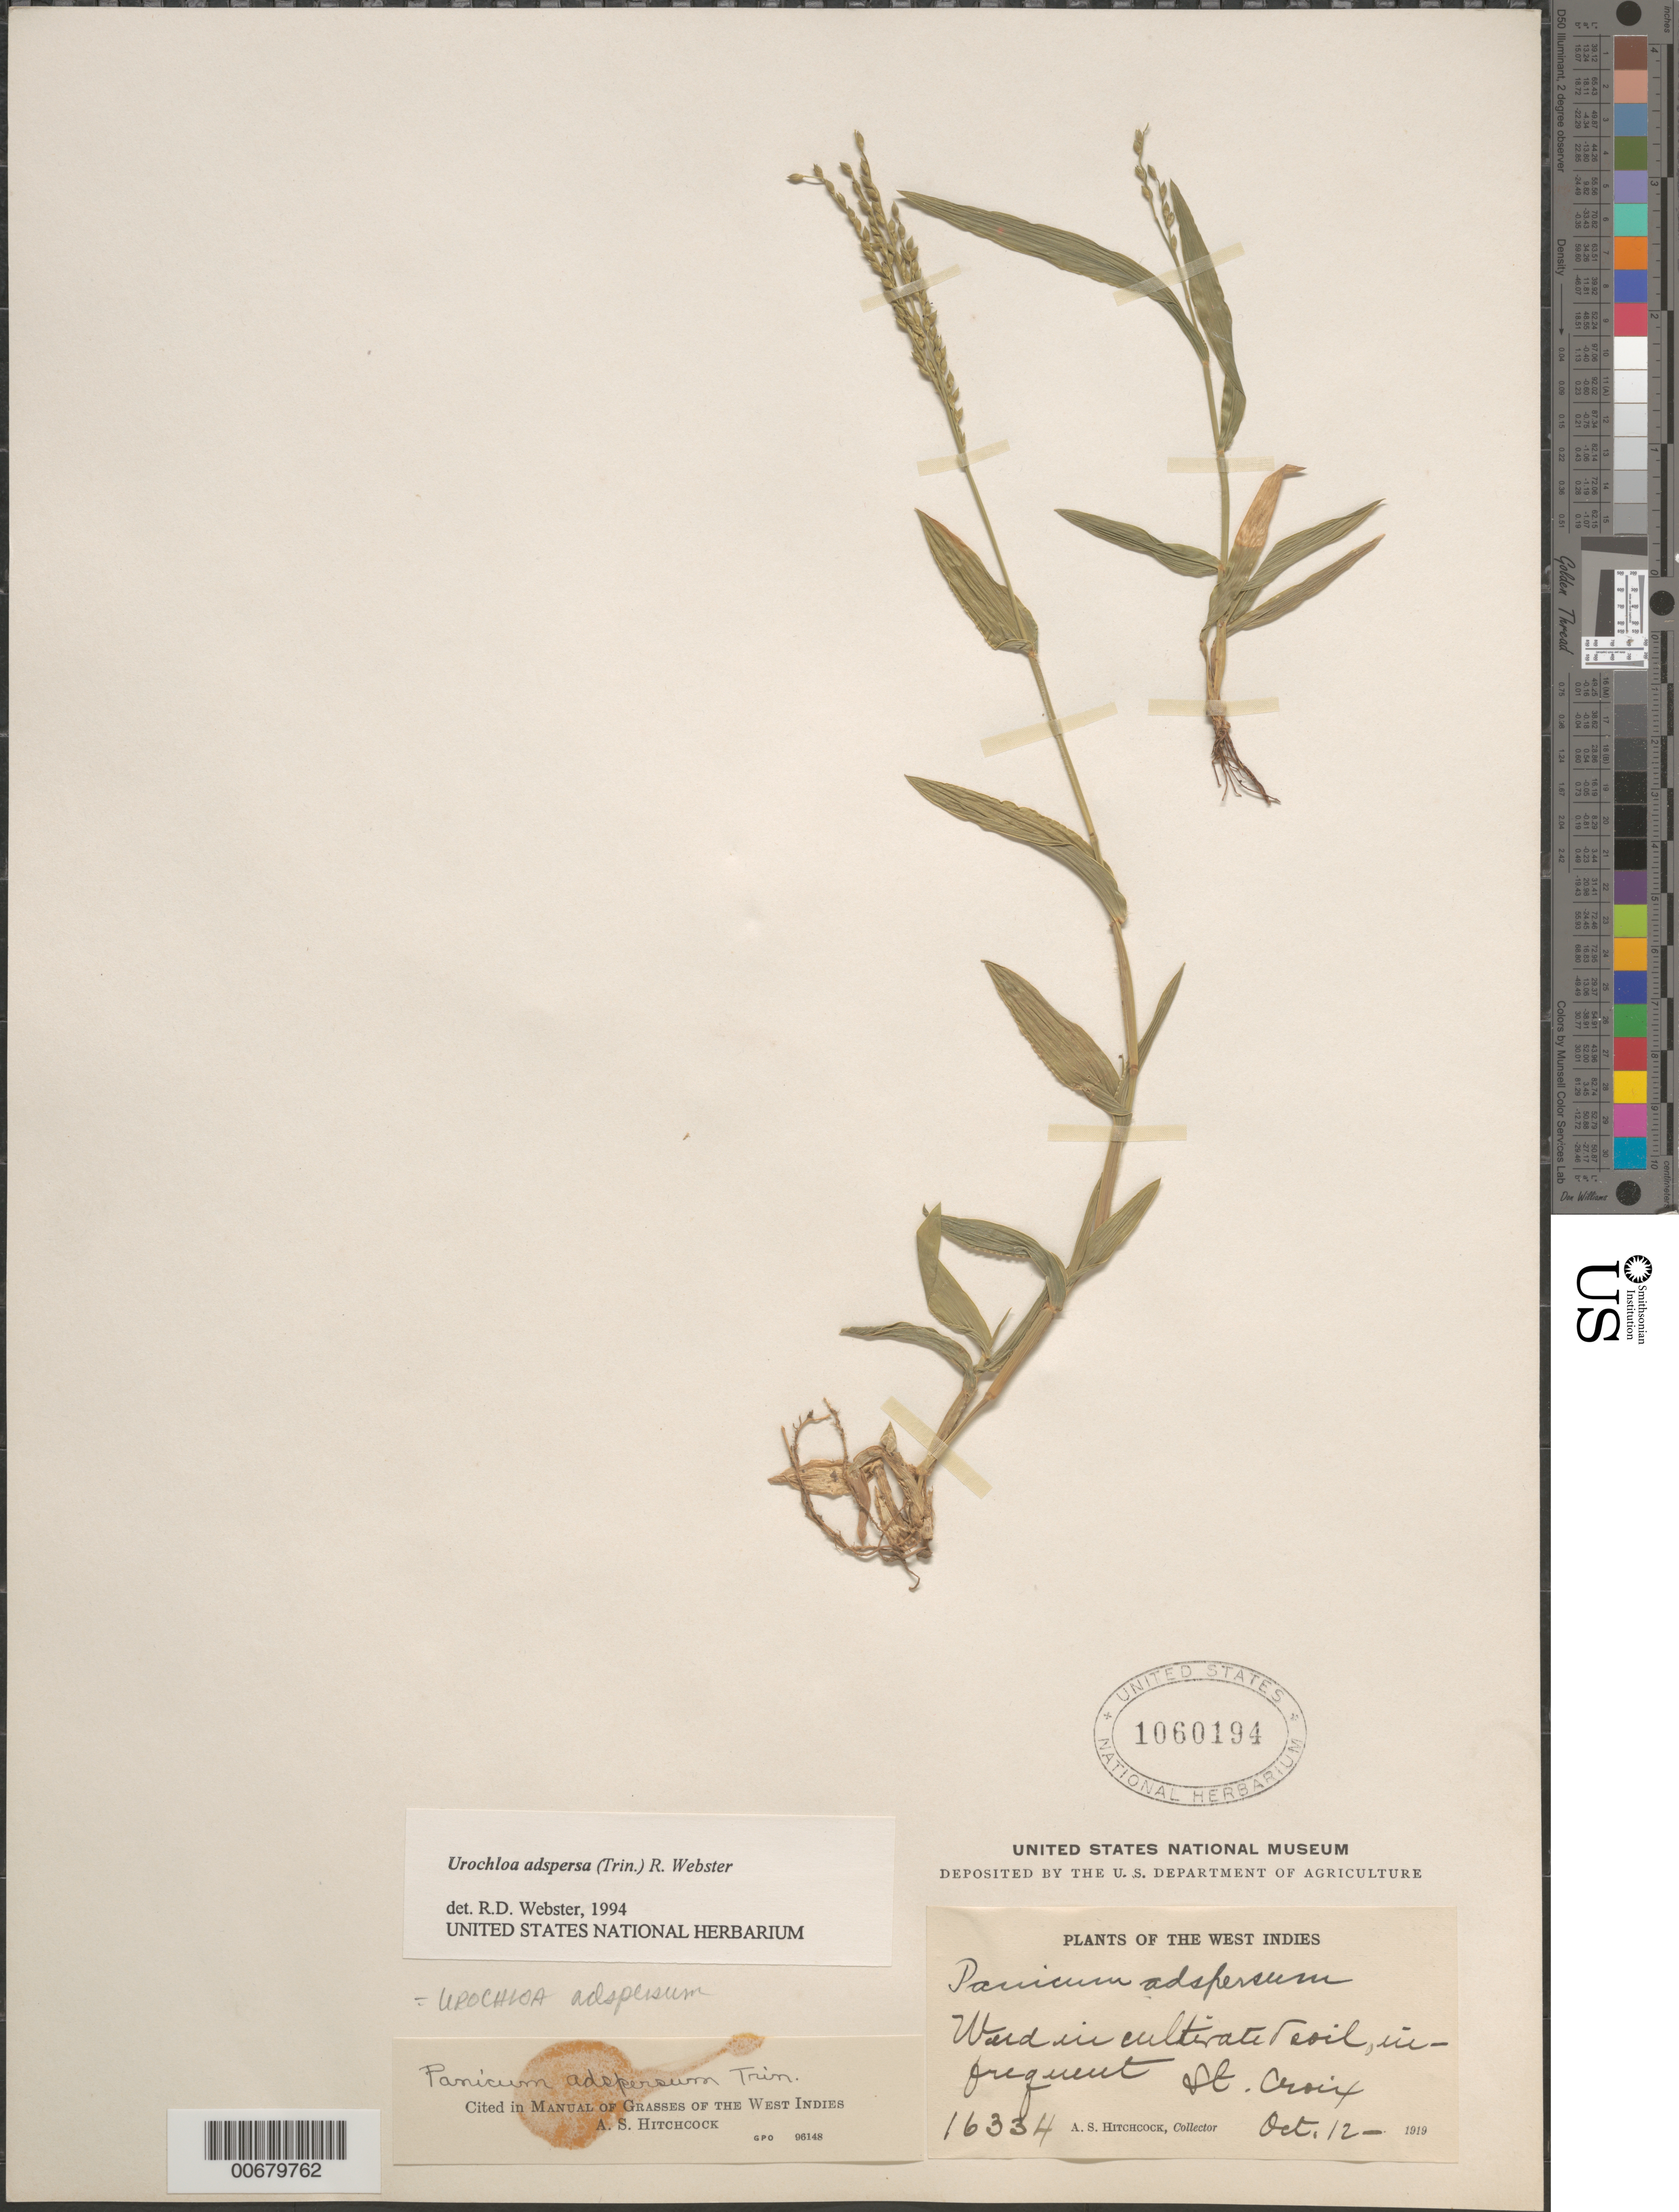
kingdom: Plantae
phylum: Tracheophyta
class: Liliopsida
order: Poales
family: Poaceae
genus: Urochloa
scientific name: Urochloa adspersa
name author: (Trin.) R.D. Webster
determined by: Webster, Robert D.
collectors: A. S. Hitchcock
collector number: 16334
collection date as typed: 12 Oct 1919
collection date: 1919-10-12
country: U.S. Virgin Islands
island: St. Croix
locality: St. Croix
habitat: Cultivated soil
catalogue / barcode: US 1060194